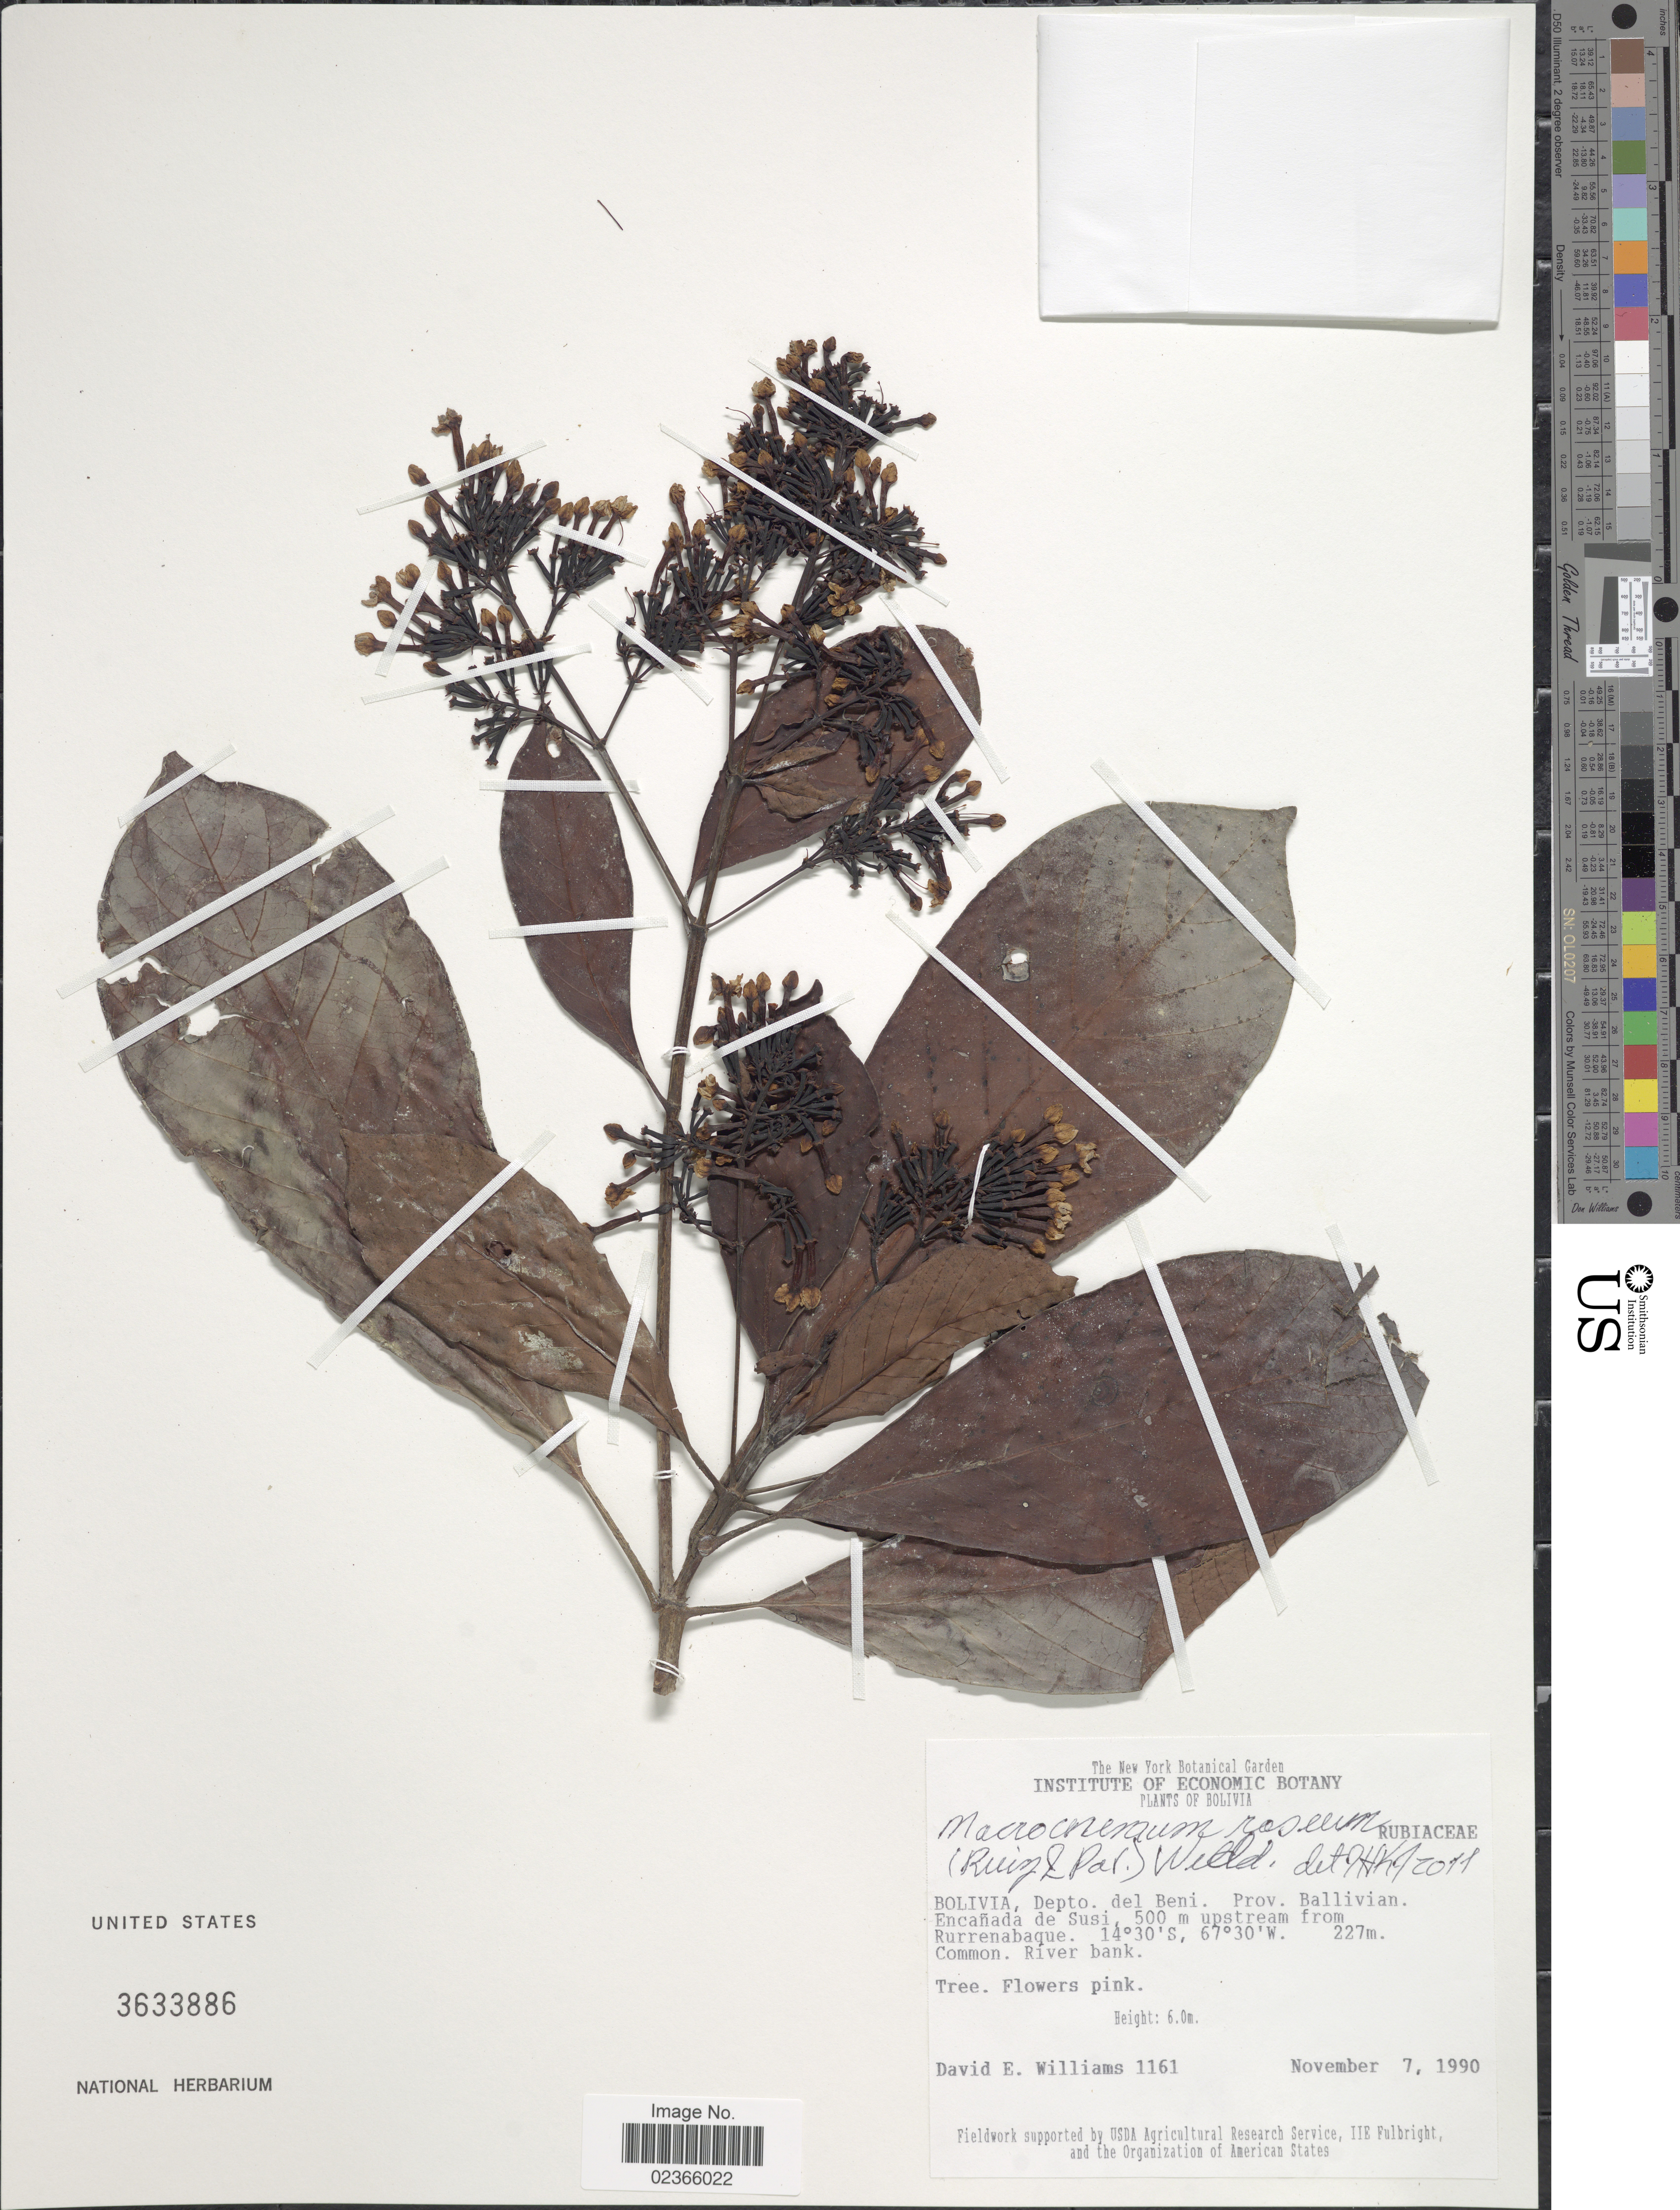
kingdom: Plantae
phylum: Tracheophyta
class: Magnoliopsida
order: Gentianales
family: Rubiaceae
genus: Macrocnemum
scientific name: Macrocnemum roseum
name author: Wedd.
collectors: D. E. Williams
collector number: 1161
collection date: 1990-11-07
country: Bolivia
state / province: Beni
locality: Bolivia, Depto. del Beni. Ballivian, Encanada de Susi. 500 m uostream from Rurrenabaque,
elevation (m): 227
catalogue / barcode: US 3633886